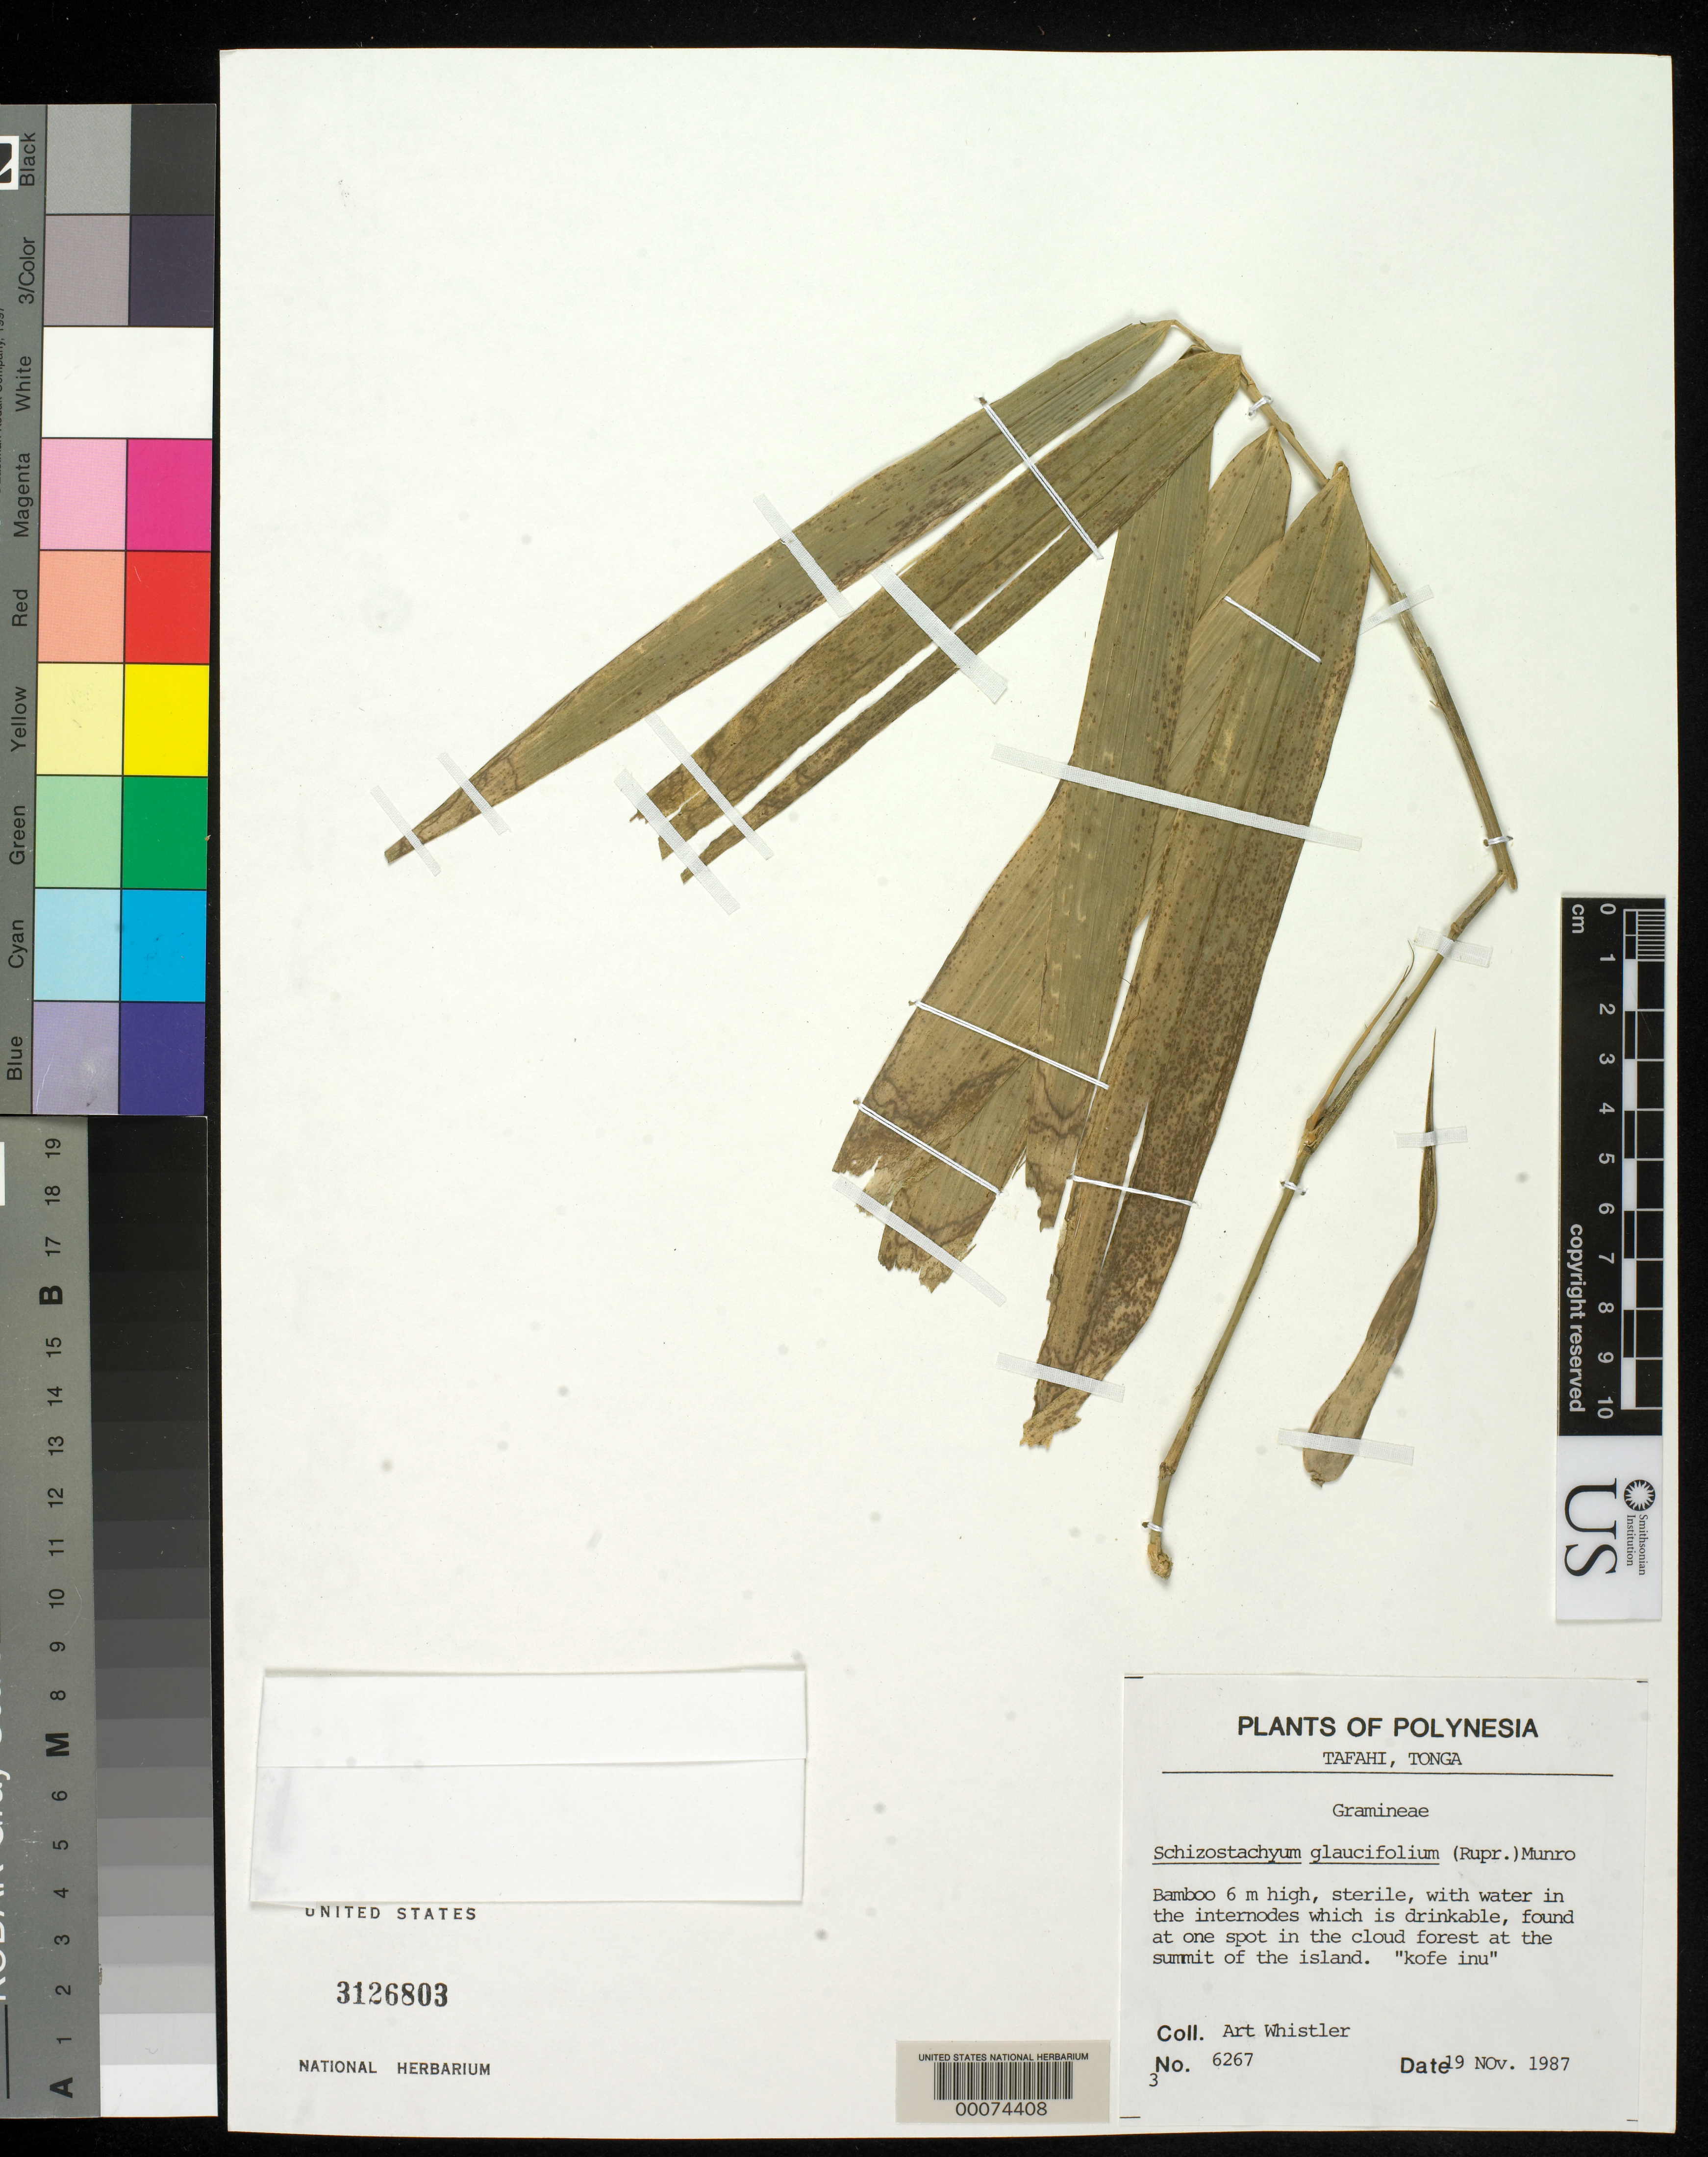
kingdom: Plantae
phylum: Tracheophyta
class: Liliopsida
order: Poales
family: Poaceae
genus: Schizostachyum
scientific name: Schizostachyum glaucifolium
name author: (Rupr.) Munro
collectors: A. Whistler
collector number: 6267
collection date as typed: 19 Nov 1987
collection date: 1987-11-19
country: Tonga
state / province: Tonga Outliers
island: Tafahi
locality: Cloud forest at summit of island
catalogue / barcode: US 3126803